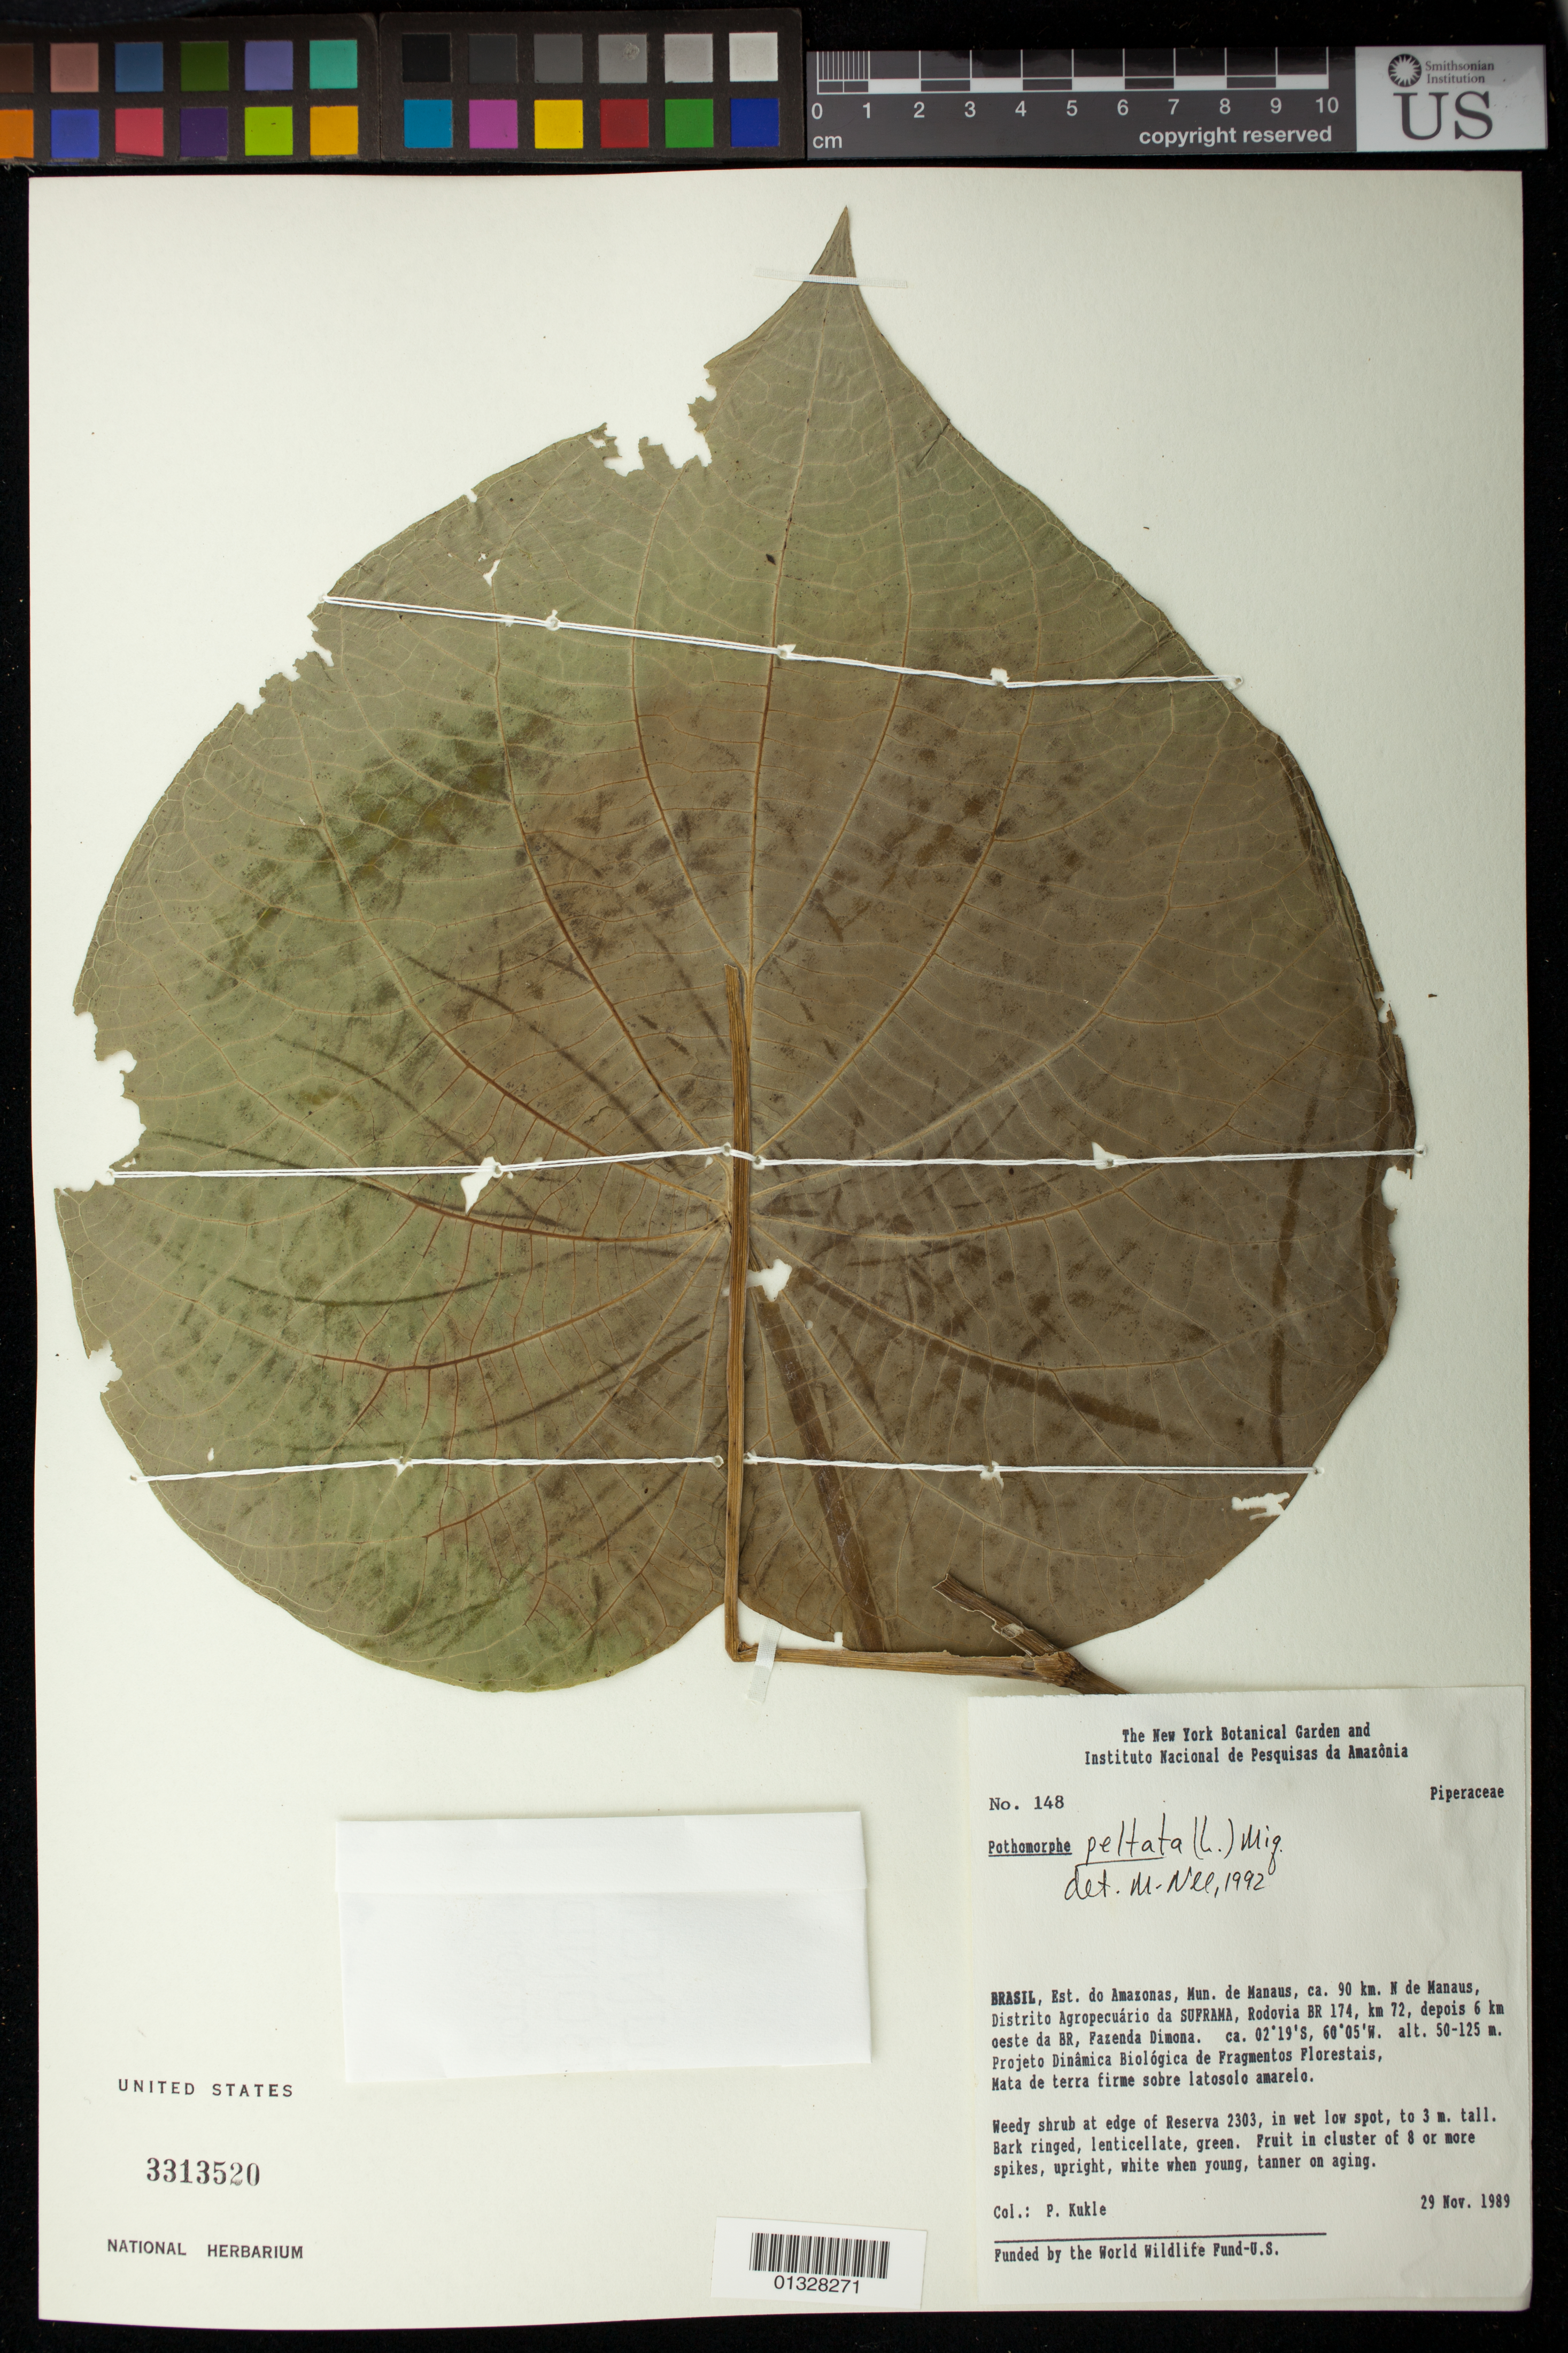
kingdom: Plantae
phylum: Tracheophyta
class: Magnoliopsida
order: Piperales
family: Piperaceae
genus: Piper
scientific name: Piper peltatum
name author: L.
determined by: Strong, M. T., (US), Smithsonian Institution - National Museum of Natural History (UNITED STATES)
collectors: P. Kukle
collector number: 148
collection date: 1989-11-29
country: Brazil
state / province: Amazonas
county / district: Manaus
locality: ca.90km N de Manaus, Distrito Agropecuário da SUFRAMA, Rodovia BR 174, km 72, depois 6km oeste da BR, Fazenda Dimona. Projeto Dinâmica Biológica de Fragmentos Florestais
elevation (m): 50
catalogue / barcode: US 3313520